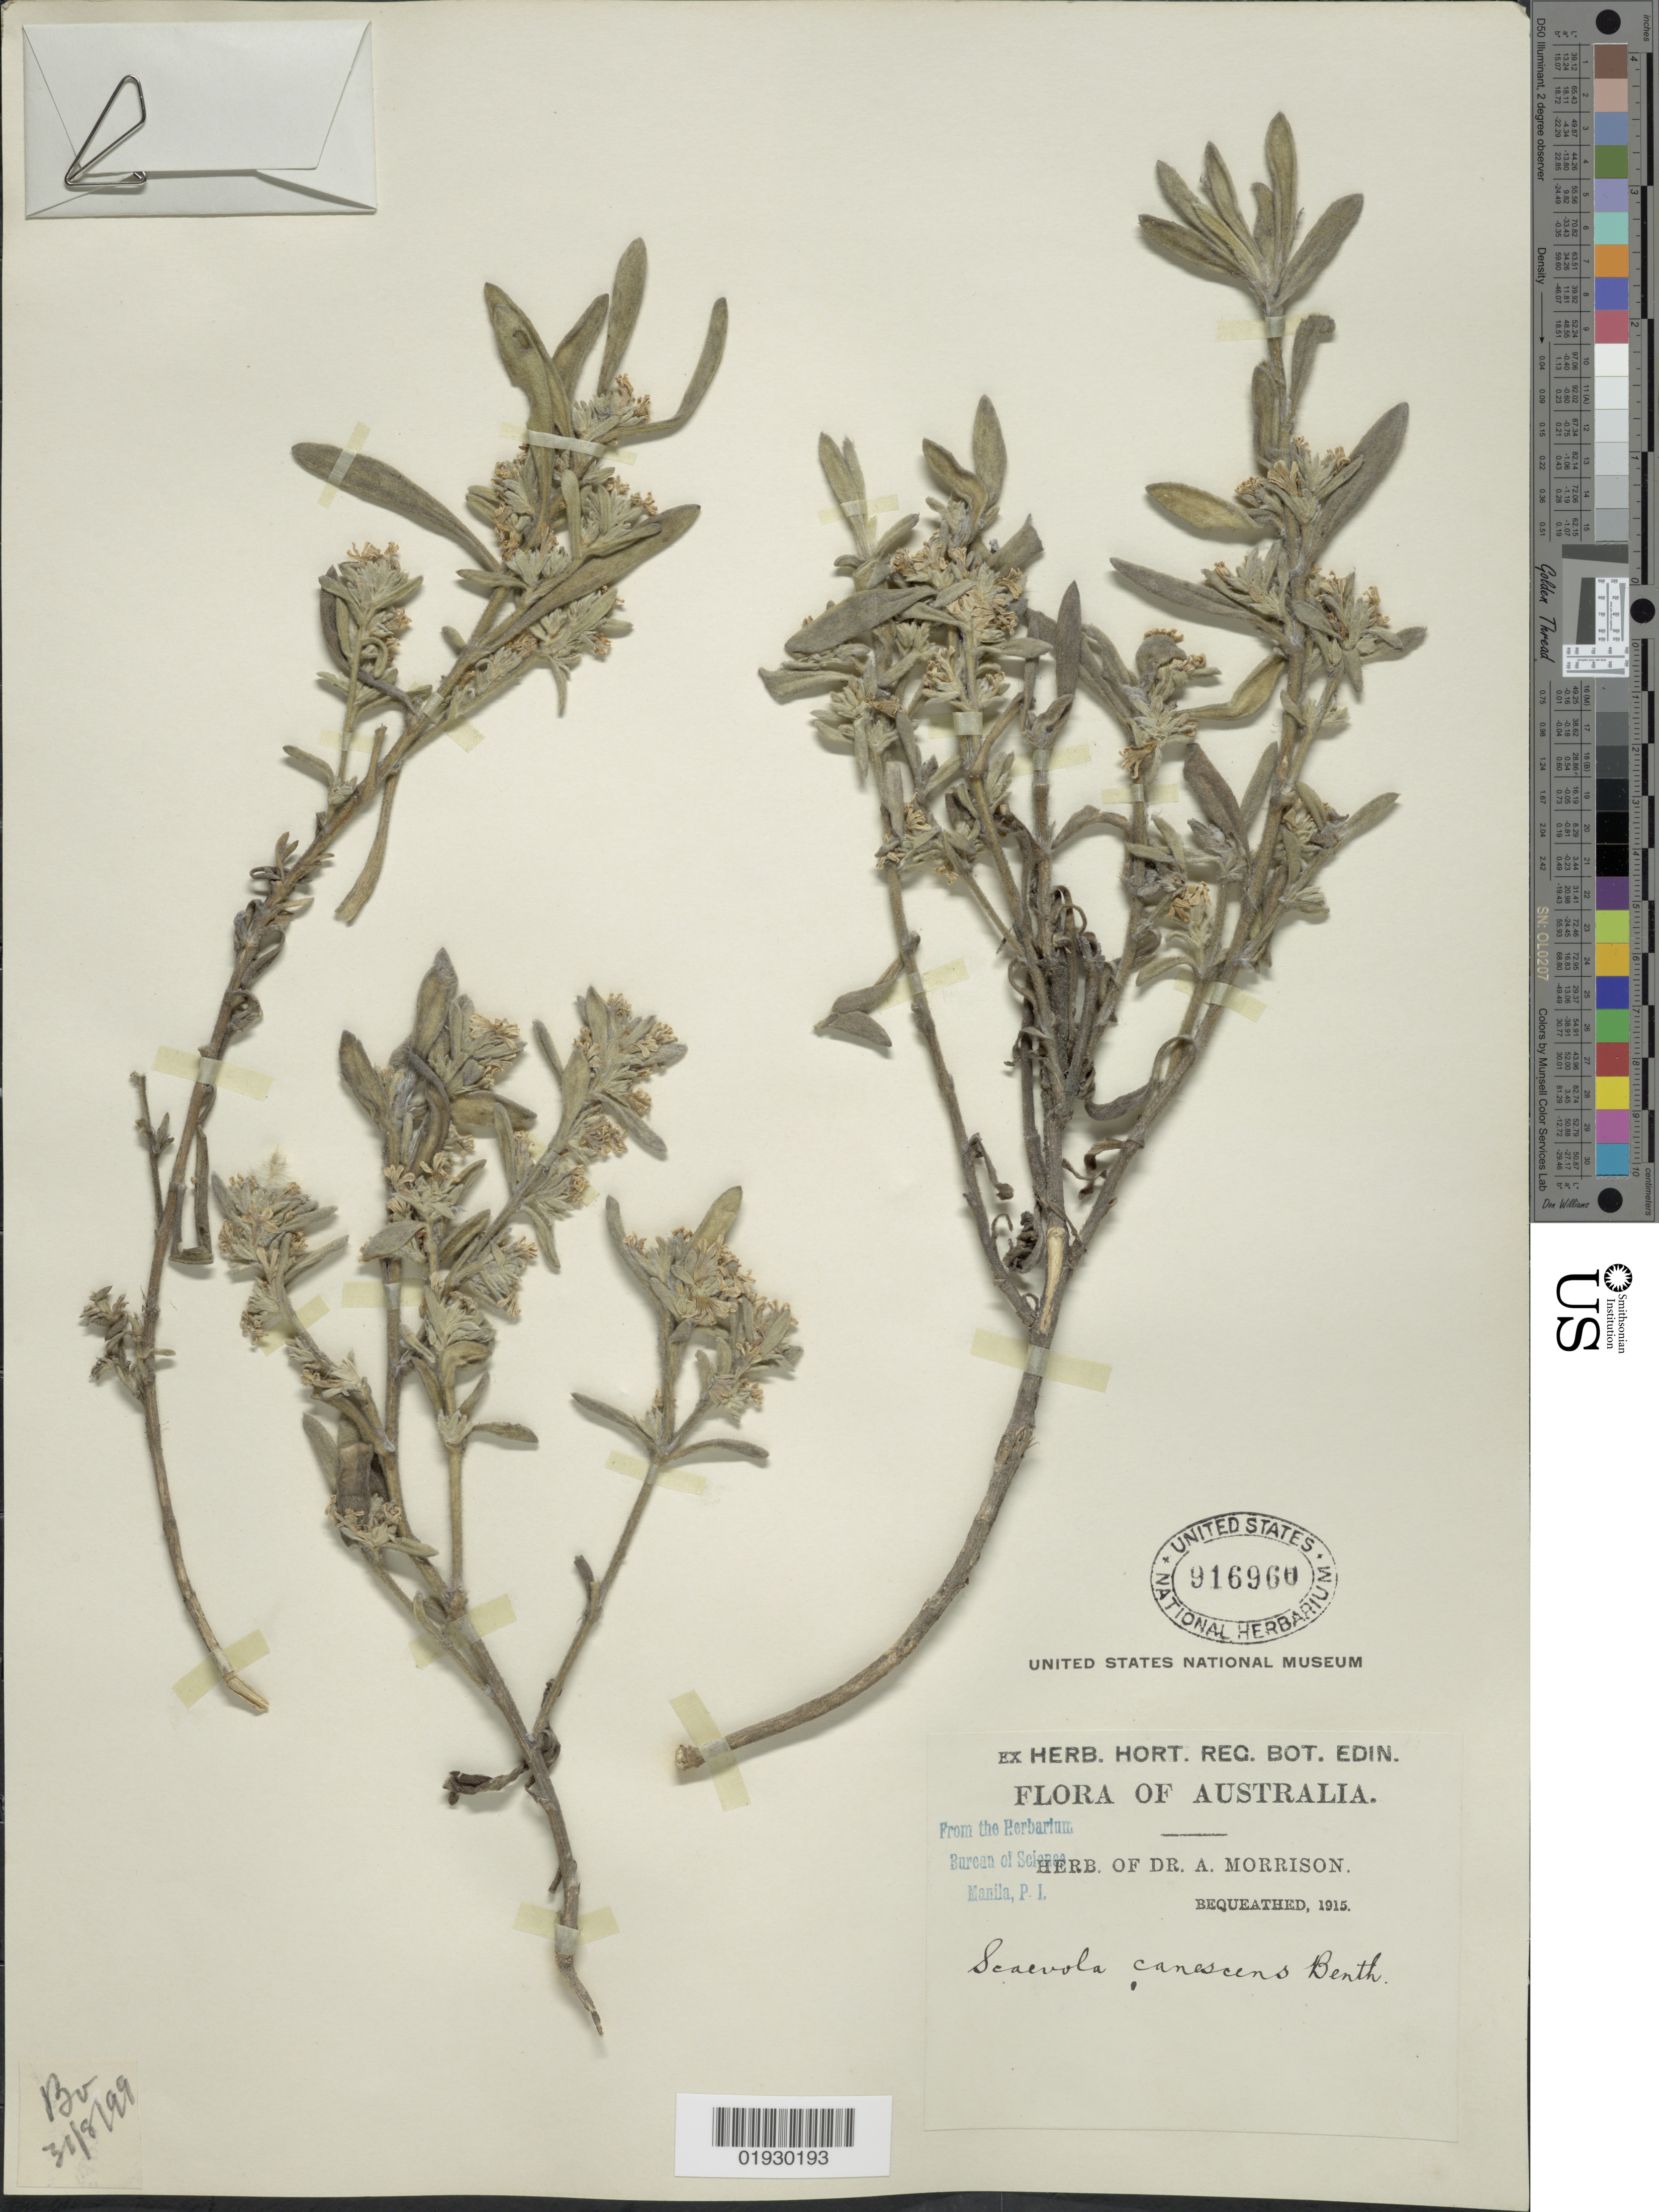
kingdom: Plantae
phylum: Tracheophyta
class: Magnoliopsida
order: Asterales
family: Goodeniaceae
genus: Scaevola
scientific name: Scaevola canescens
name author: Benth.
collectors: ex herb. Dr. A. Morrison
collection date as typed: Transcribed d/m/y: 31/8/99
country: Australia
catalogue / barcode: US 916960